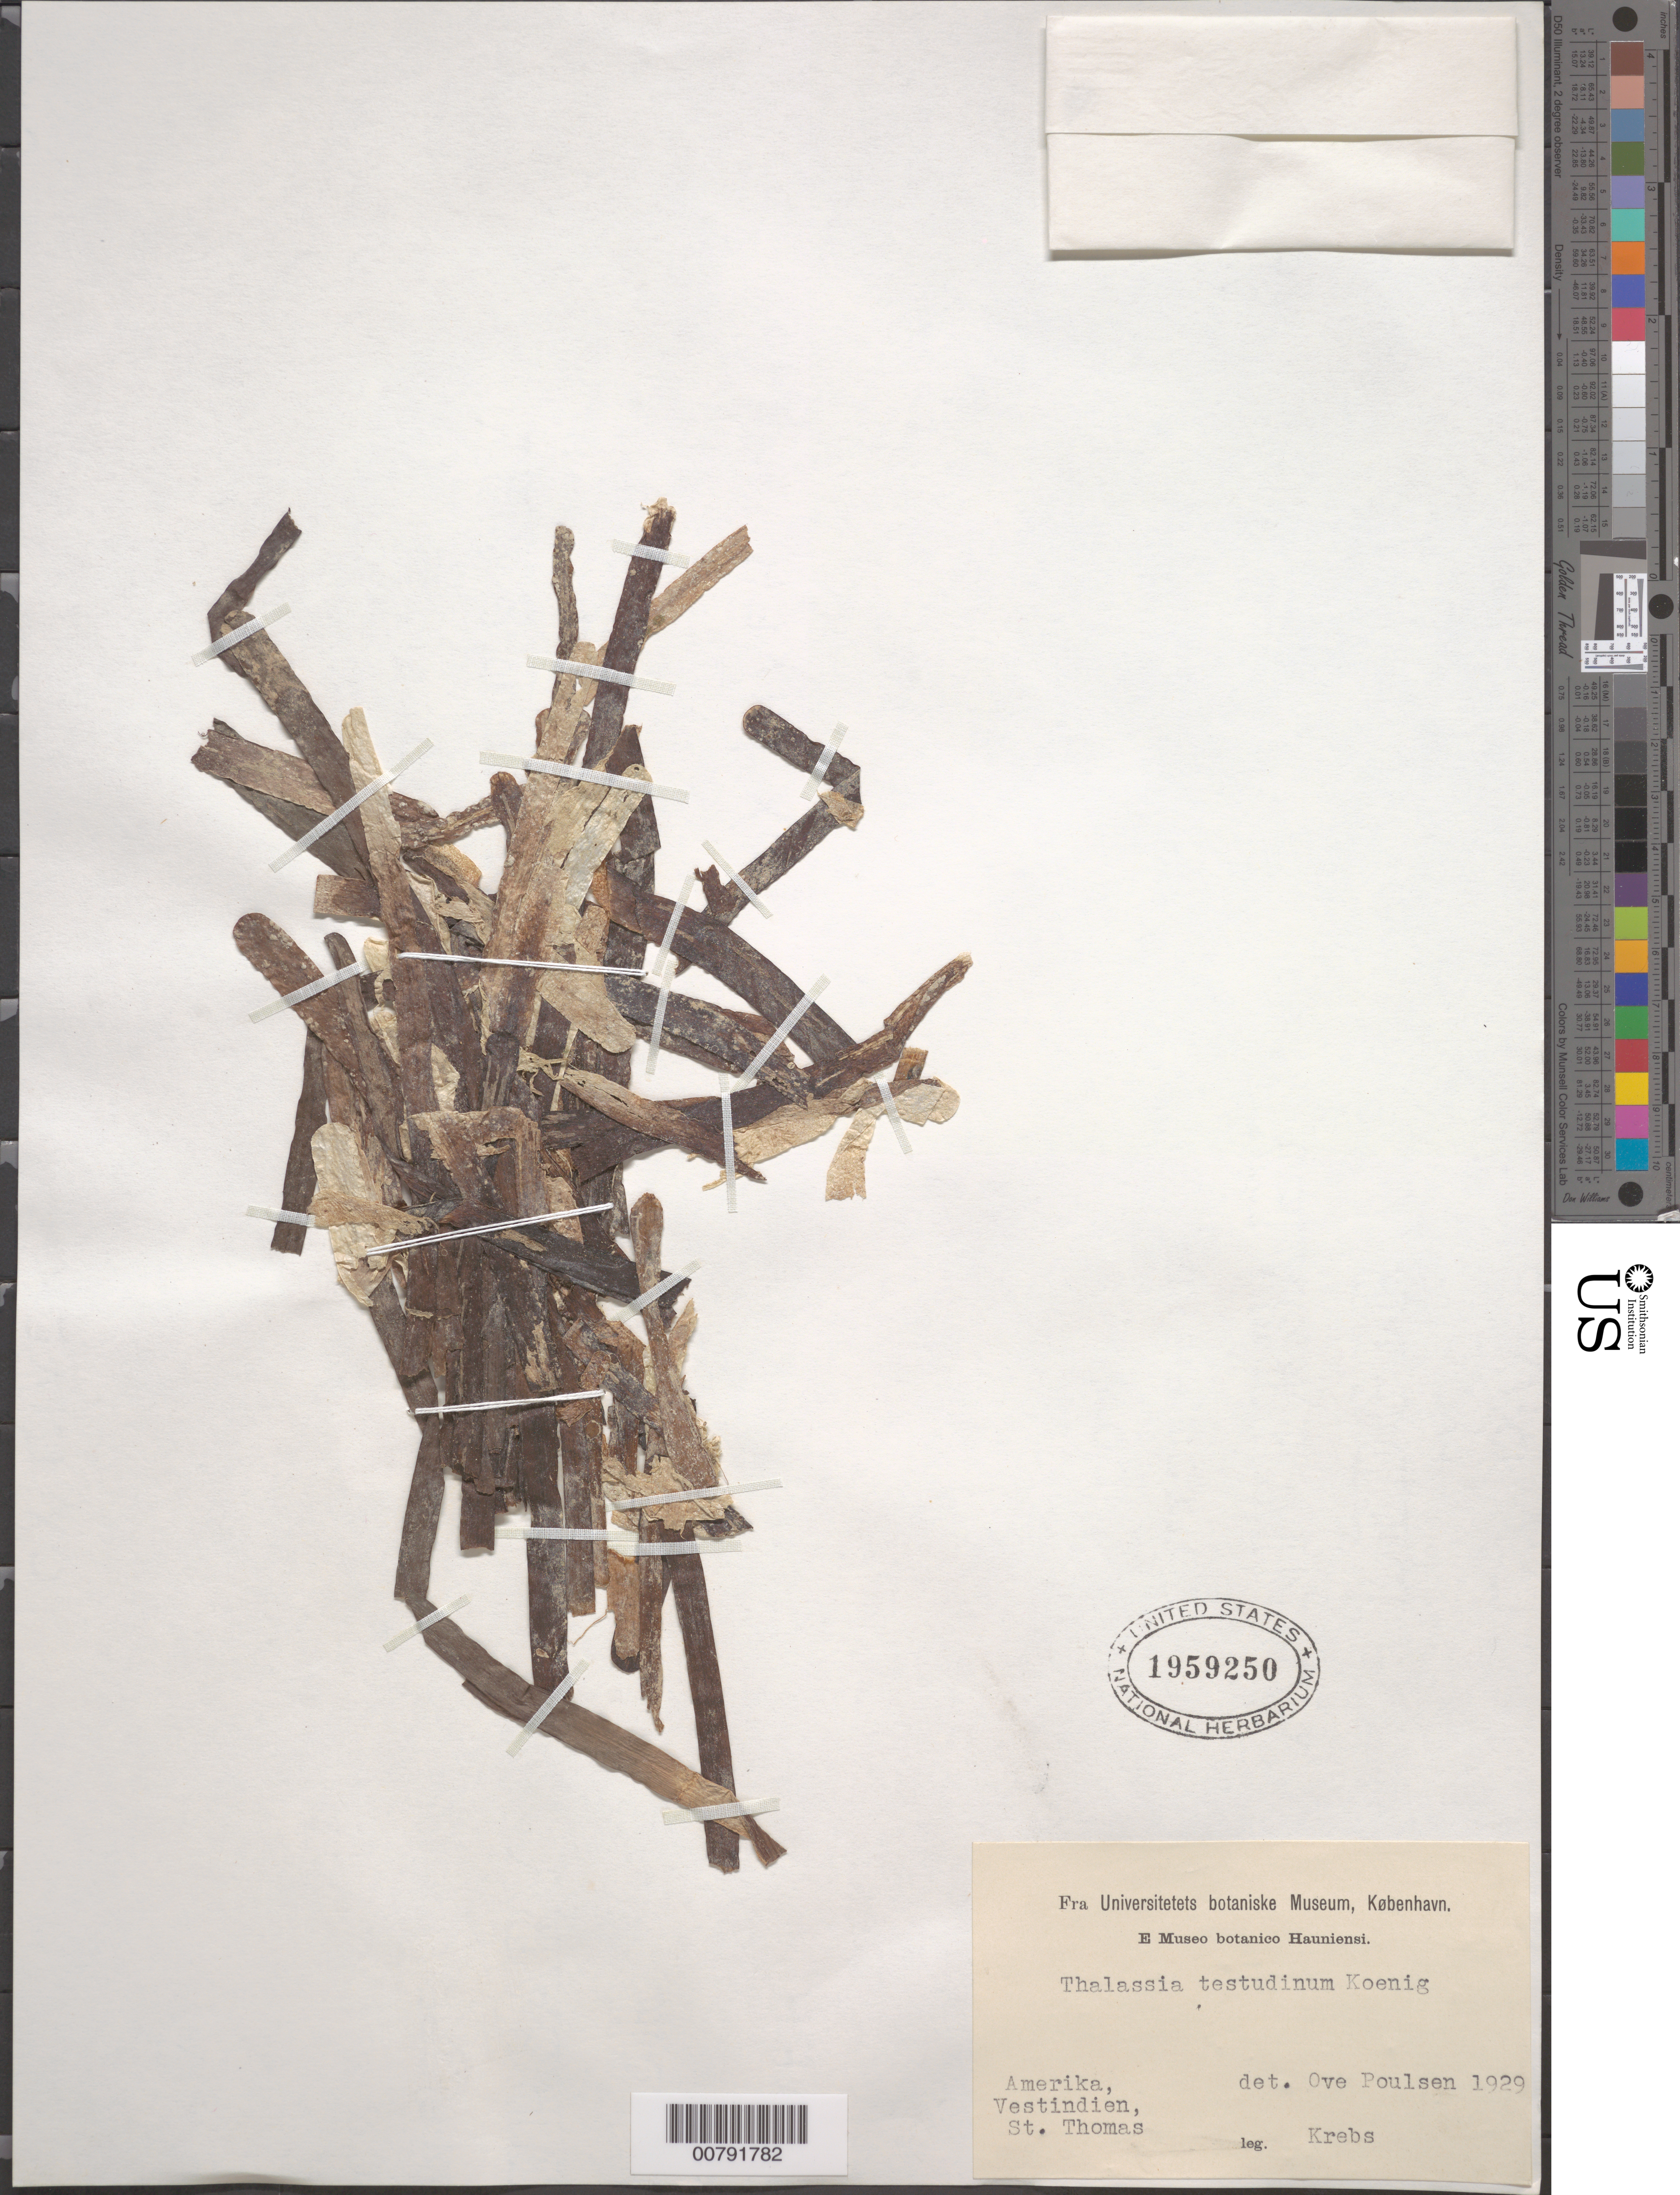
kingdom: Plantae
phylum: Tracheophyta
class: Liliopsida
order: Alismatales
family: Hydrocharitaceae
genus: Thalassia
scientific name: Thalassia testudinum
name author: Banks & Sol. ex K.D. Koenig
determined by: Poulsen, O.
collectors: -. Krebs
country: U.S. Virgin Islands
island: St. Thomas I.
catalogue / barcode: US 1959250